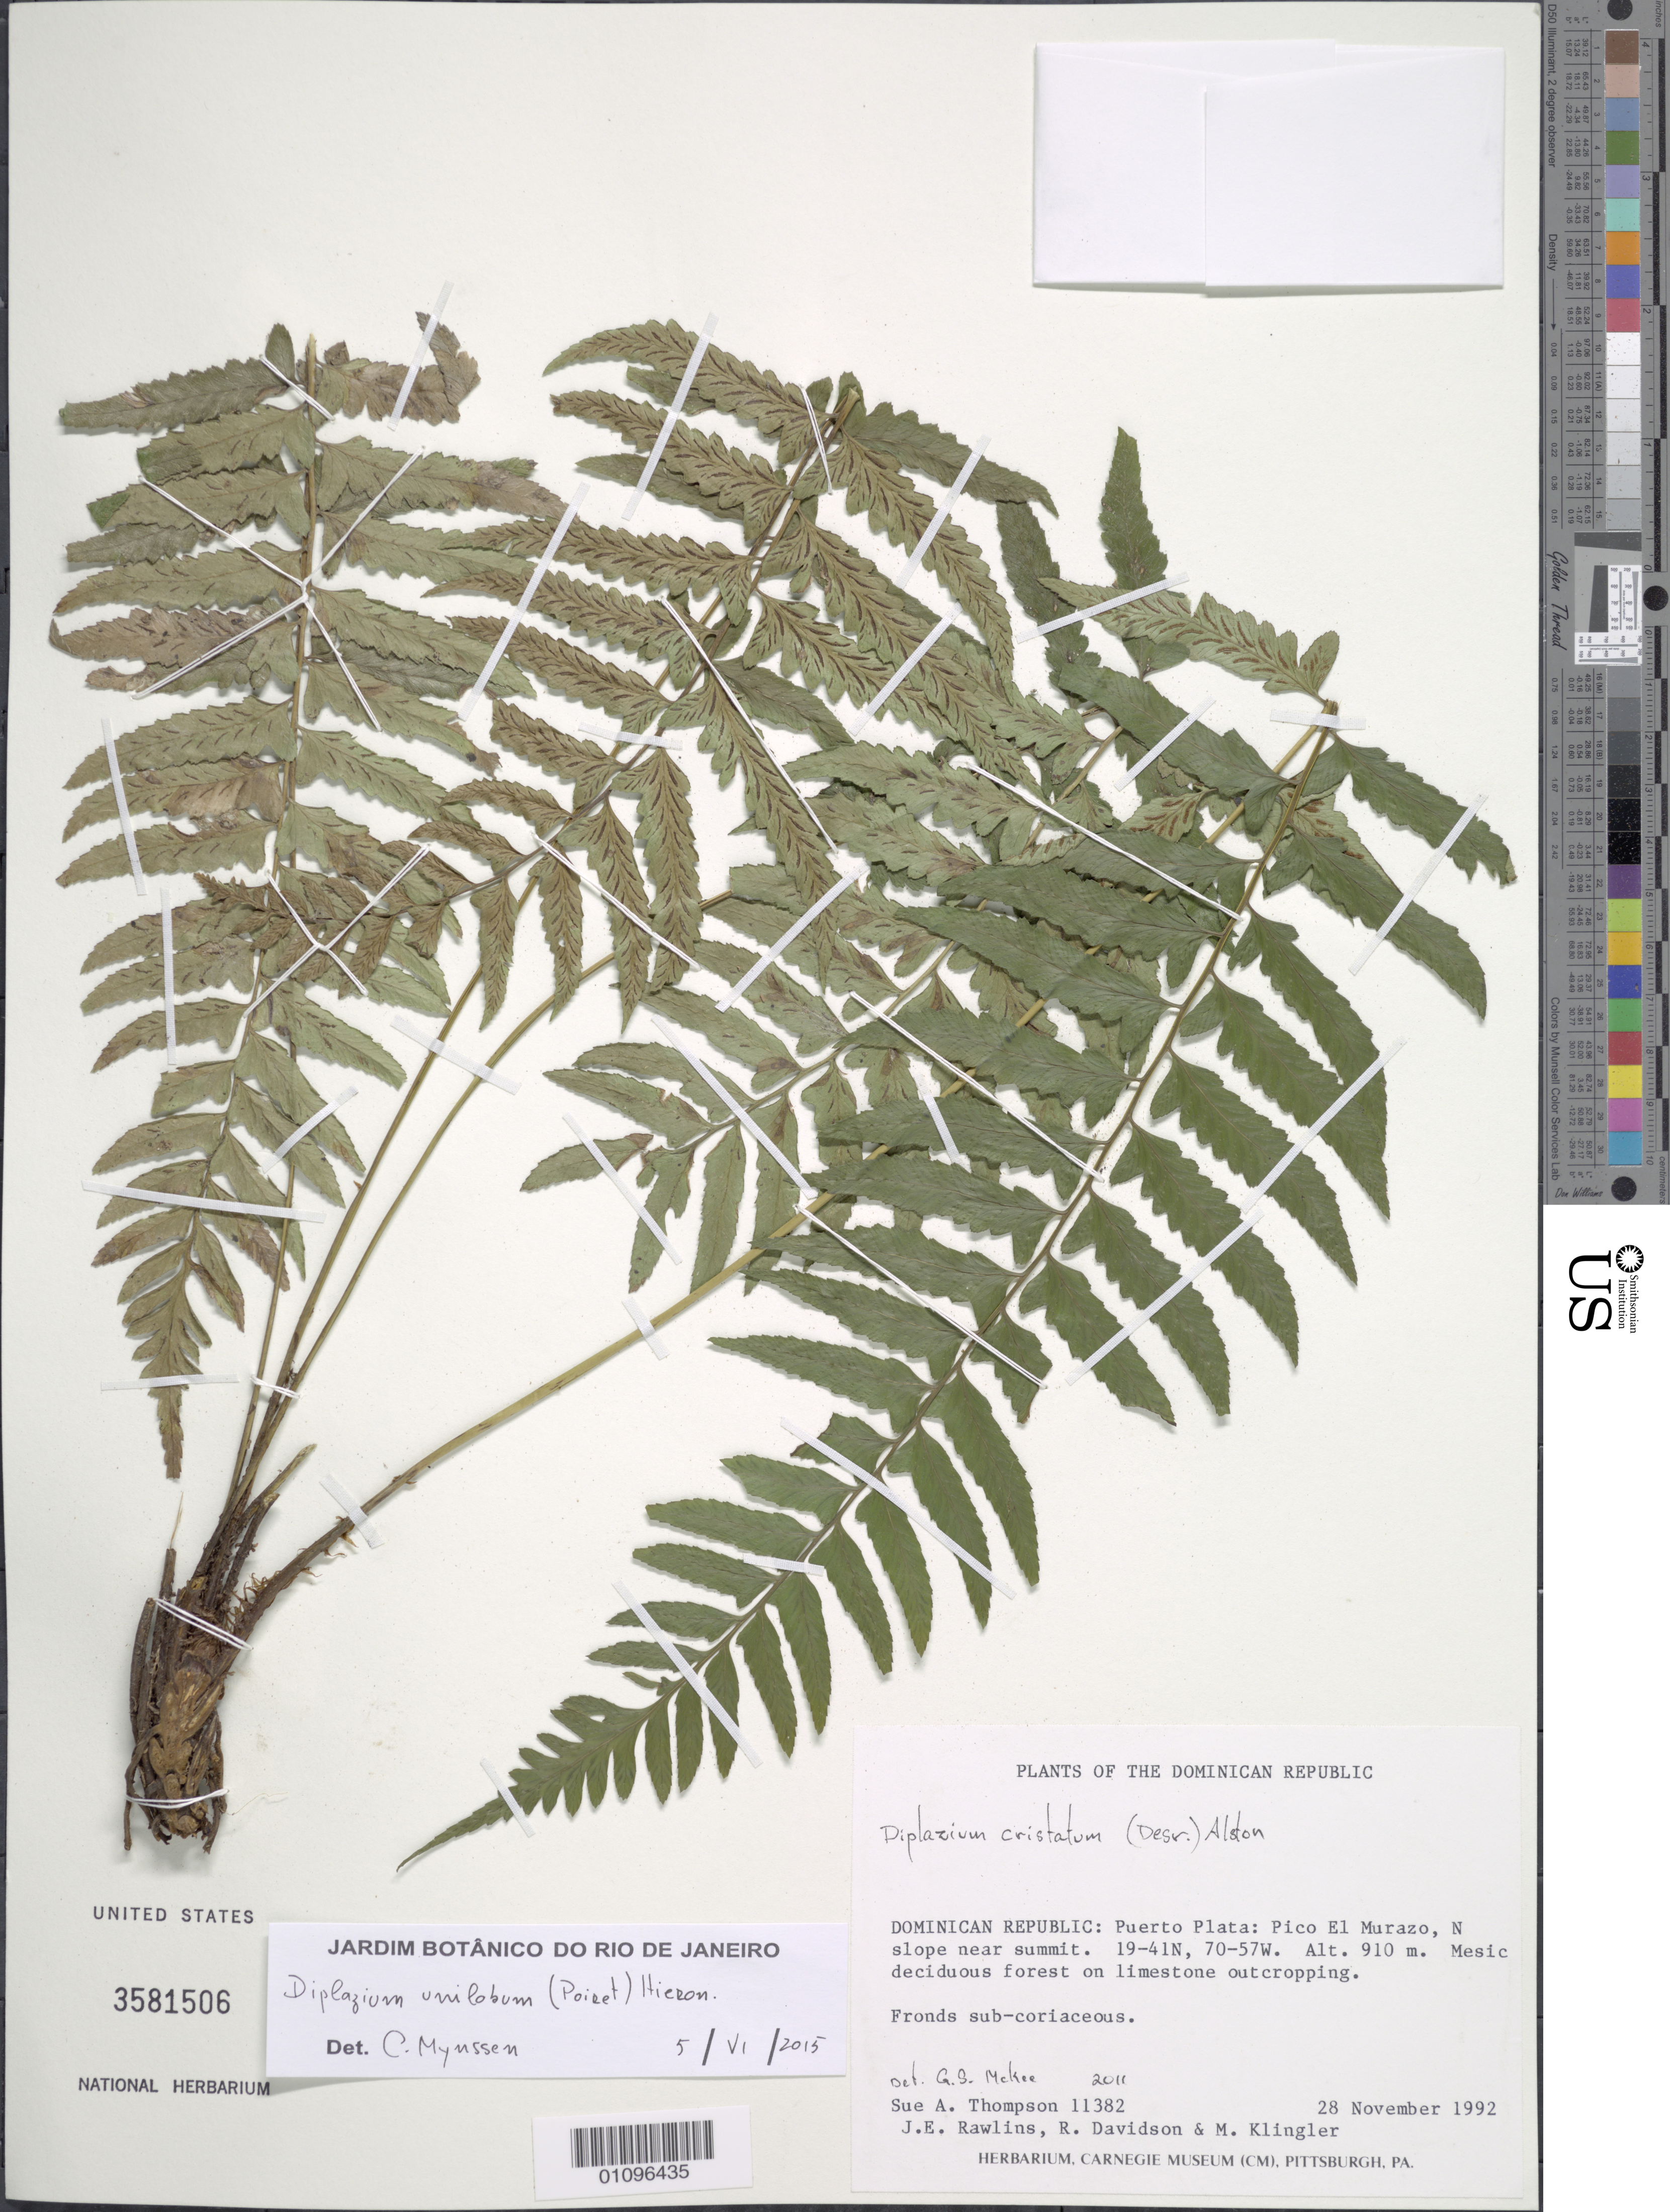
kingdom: Plantae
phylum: Tracheophyta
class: Polypodiopsida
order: Polypodiales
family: Athyriaceae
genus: Diplazium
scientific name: Diplazium cristatum x D. unilobum (Poir.) Hieron.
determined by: Sánchez, C.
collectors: S. A. Thompson, J. Rawlins, R. Davidson & M. Klingler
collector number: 11382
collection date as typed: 28 Nov 1992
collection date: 1992-11-28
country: Dominican Republic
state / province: Puerto Plata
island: Hispaniola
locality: Pico El Murazo, N slope near summit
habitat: Mesic deciduous forest on limestone outcropping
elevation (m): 910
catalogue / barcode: US 3581506